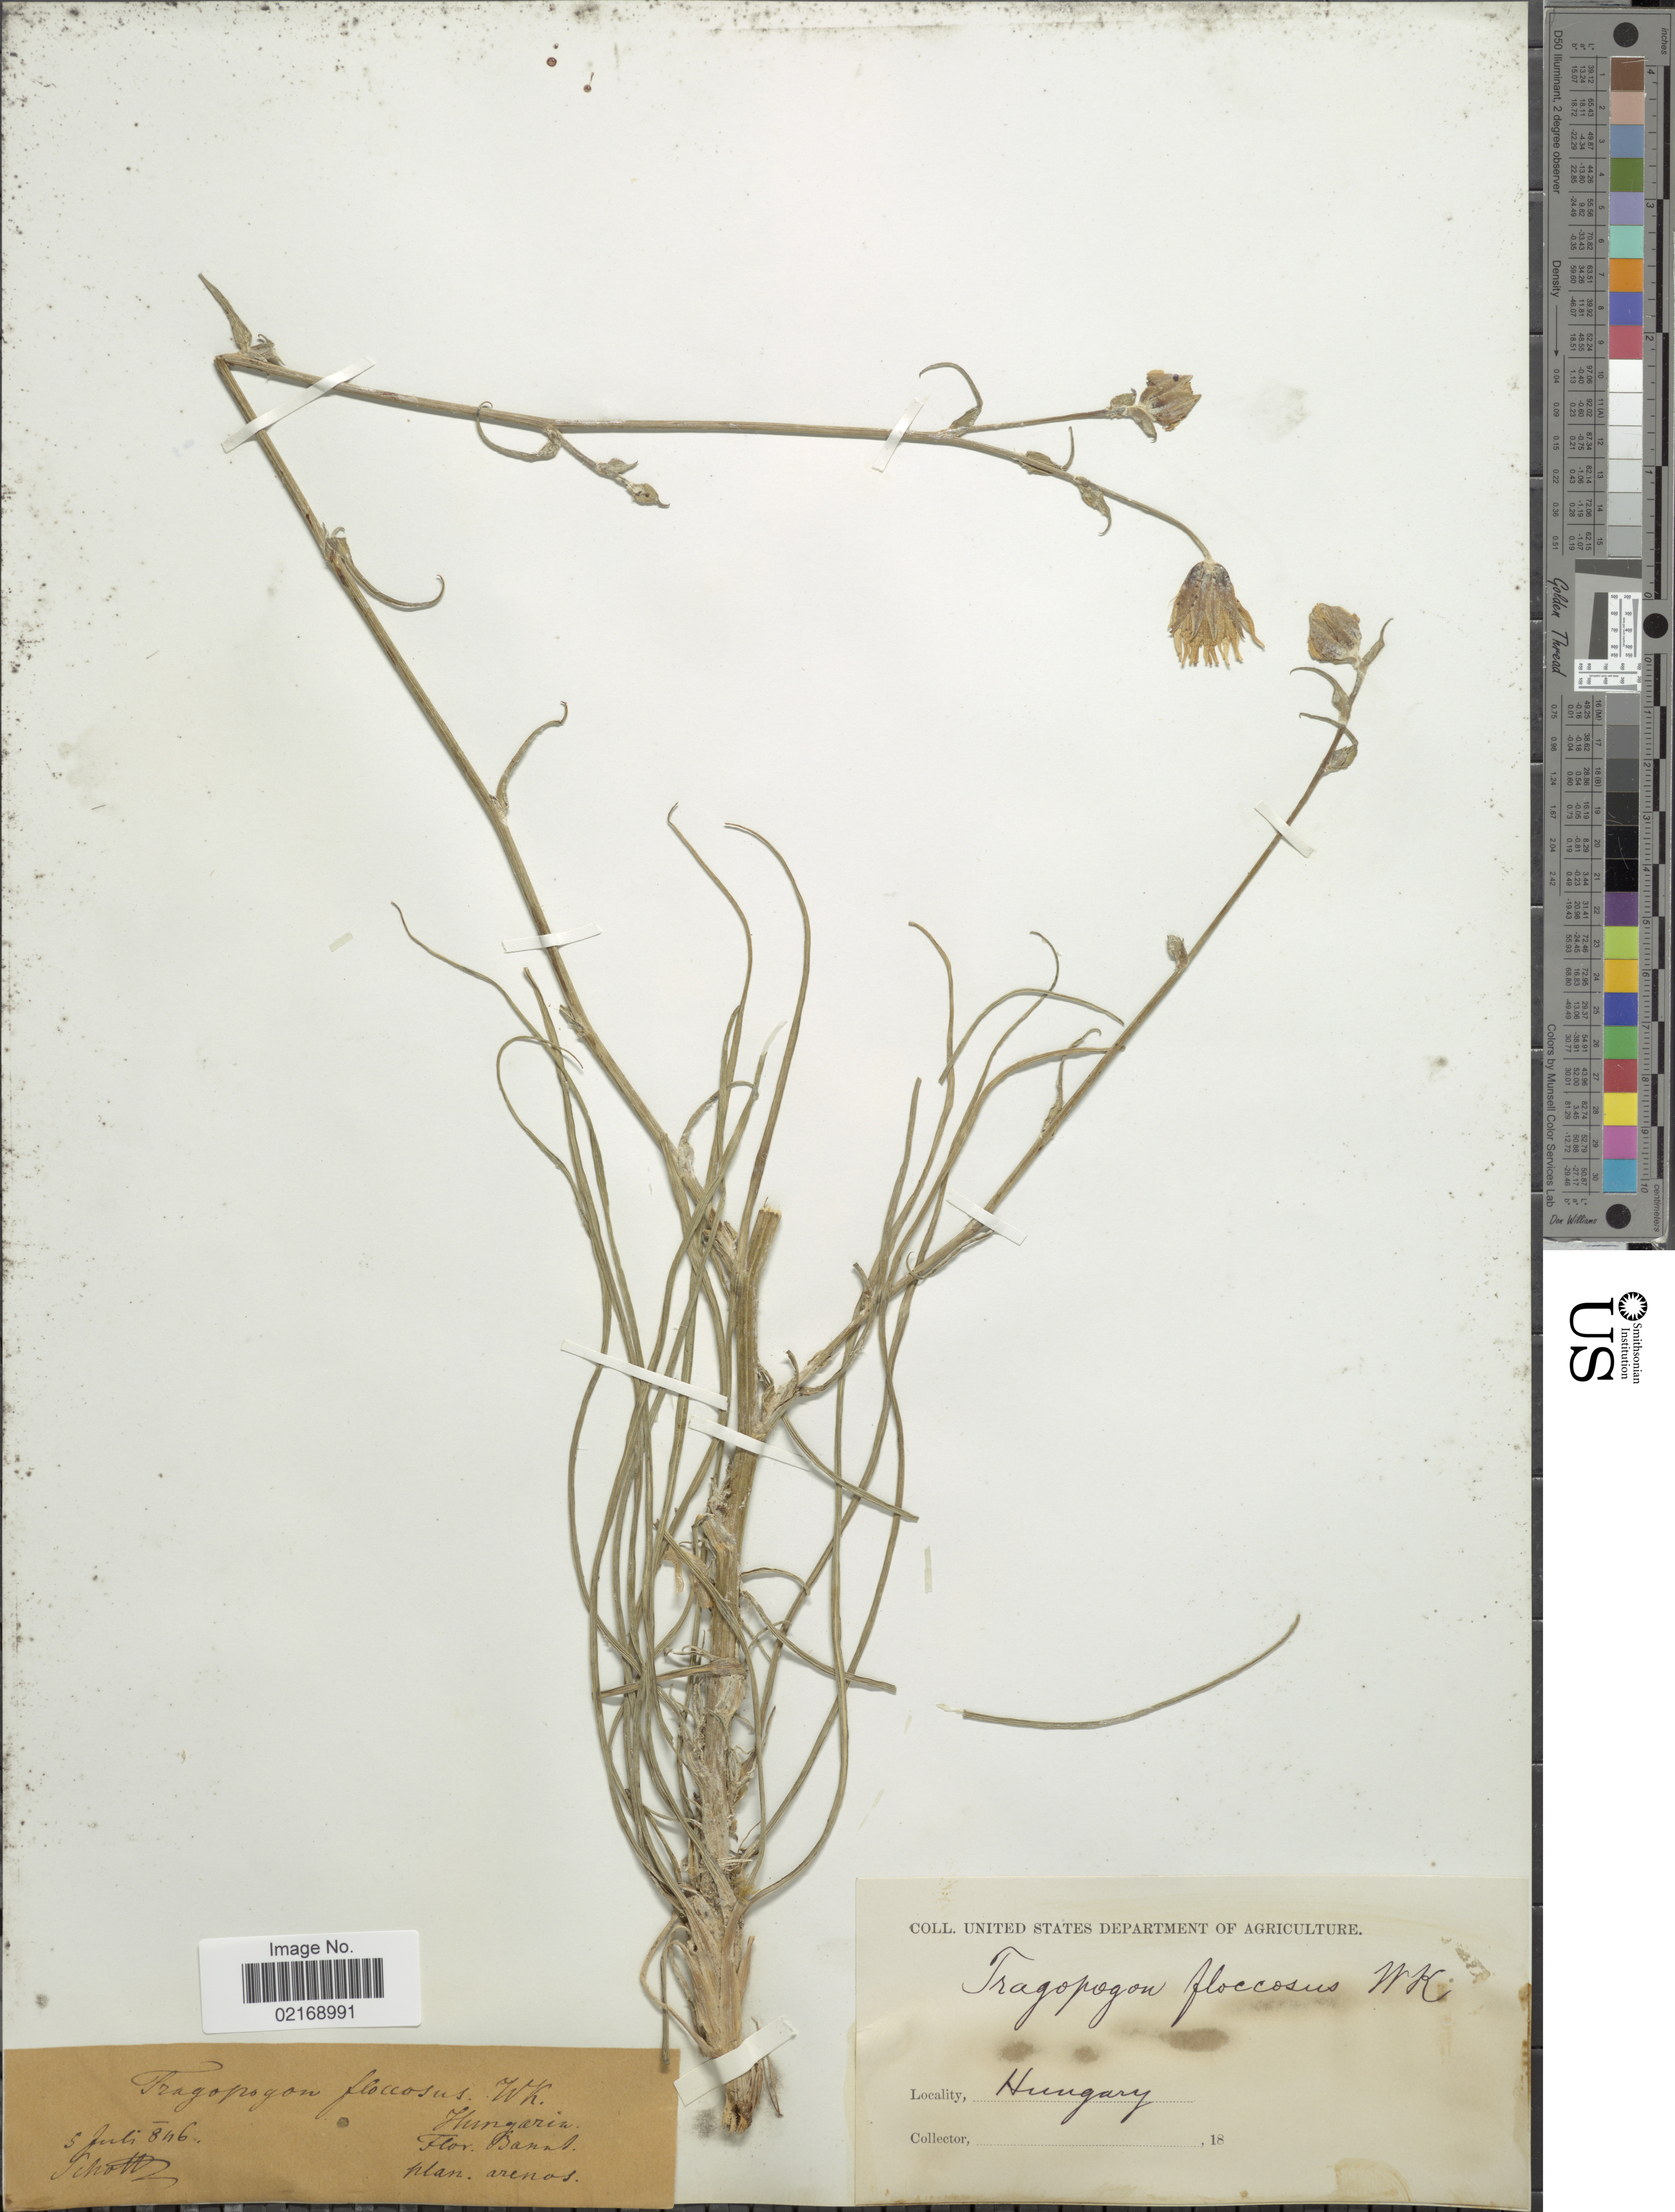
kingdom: Plantae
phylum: Tracheophyta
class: Magnoliopsida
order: Asterales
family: Asteraceae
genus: Tragopogon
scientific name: Tragopogon floccosus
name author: Waldst. & Kit.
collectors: Schott, --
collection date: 1846-07-05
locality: Flor. Banat, plan. arenos